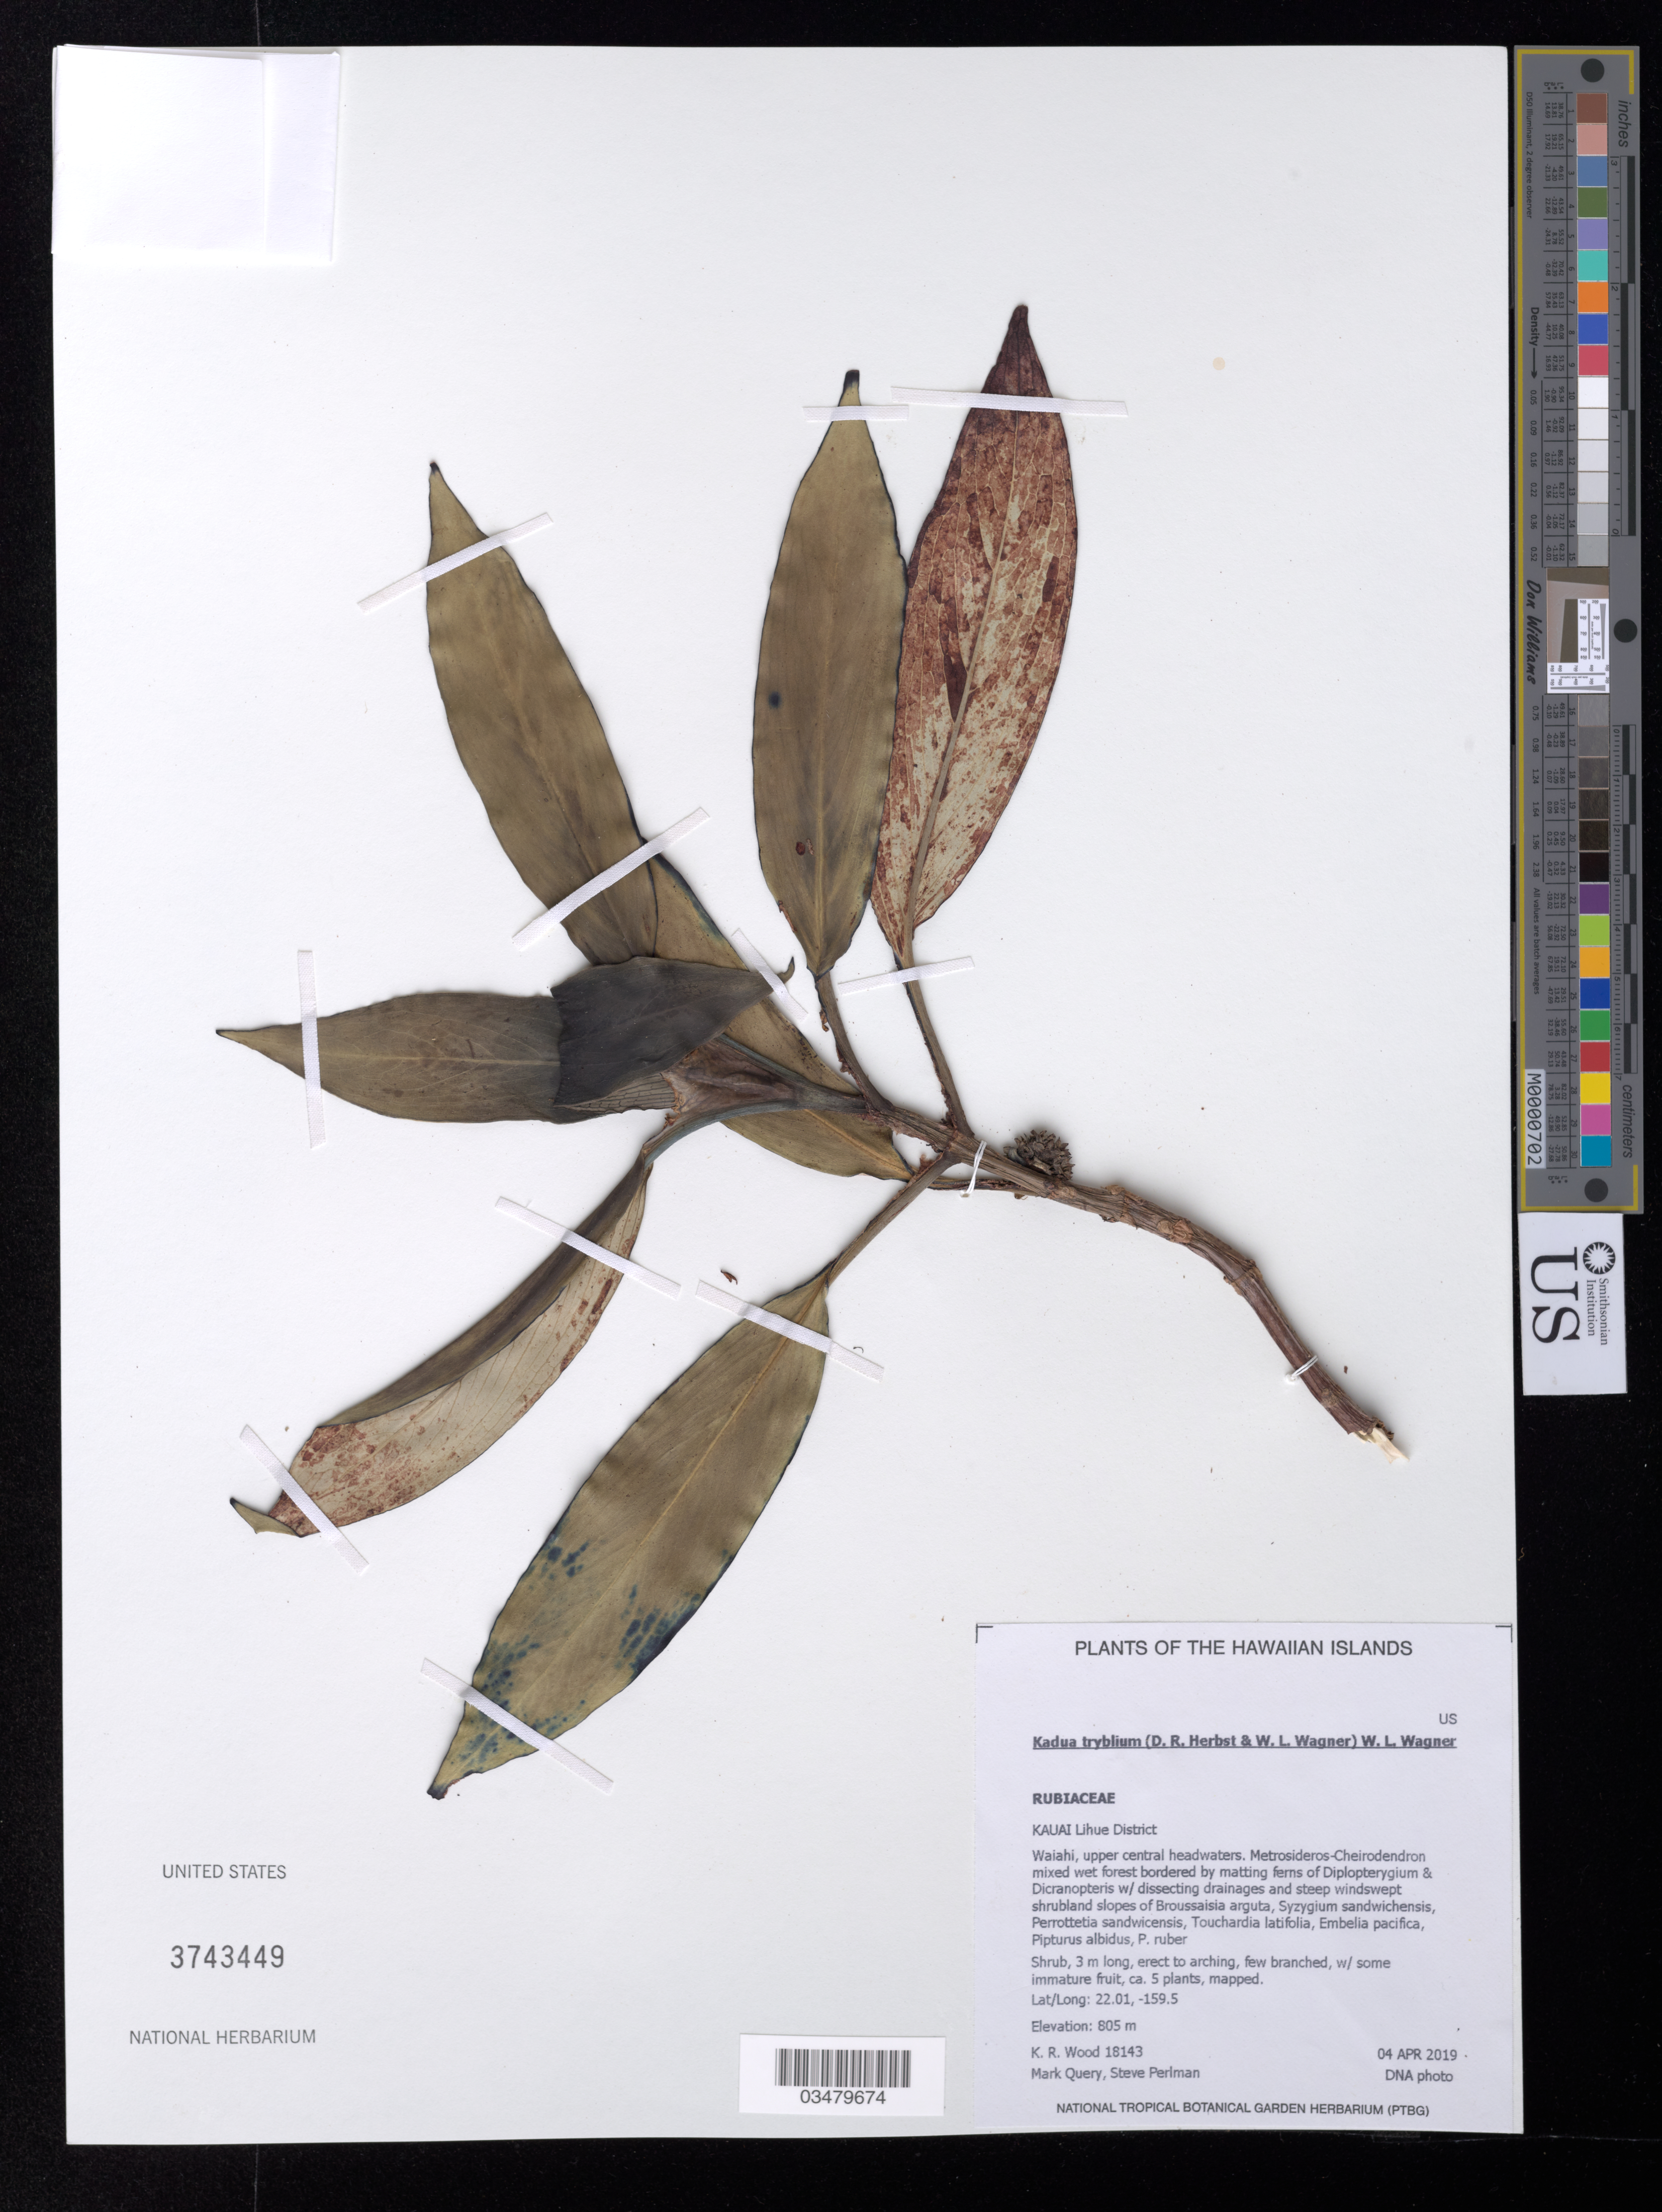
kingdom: Plantae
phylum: Tracheophyta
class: Magnoliopsida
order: Gentianales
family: Rubiaceae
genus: Kadua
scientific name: Kadua tryblium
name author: (D.R. Herbst & W.L. Wagner) W.L. Wagner & Lorence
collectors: K. R. Wood, M. Query & S. P. Perlman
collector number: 18143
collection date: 2019-04-04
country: United States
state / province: Hawaii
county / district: Kauai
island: Kaua'i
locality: Lihue District, Waiahi, upper central headwaters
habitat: Mixed wet forest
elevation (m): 805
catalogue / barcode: US 3743449